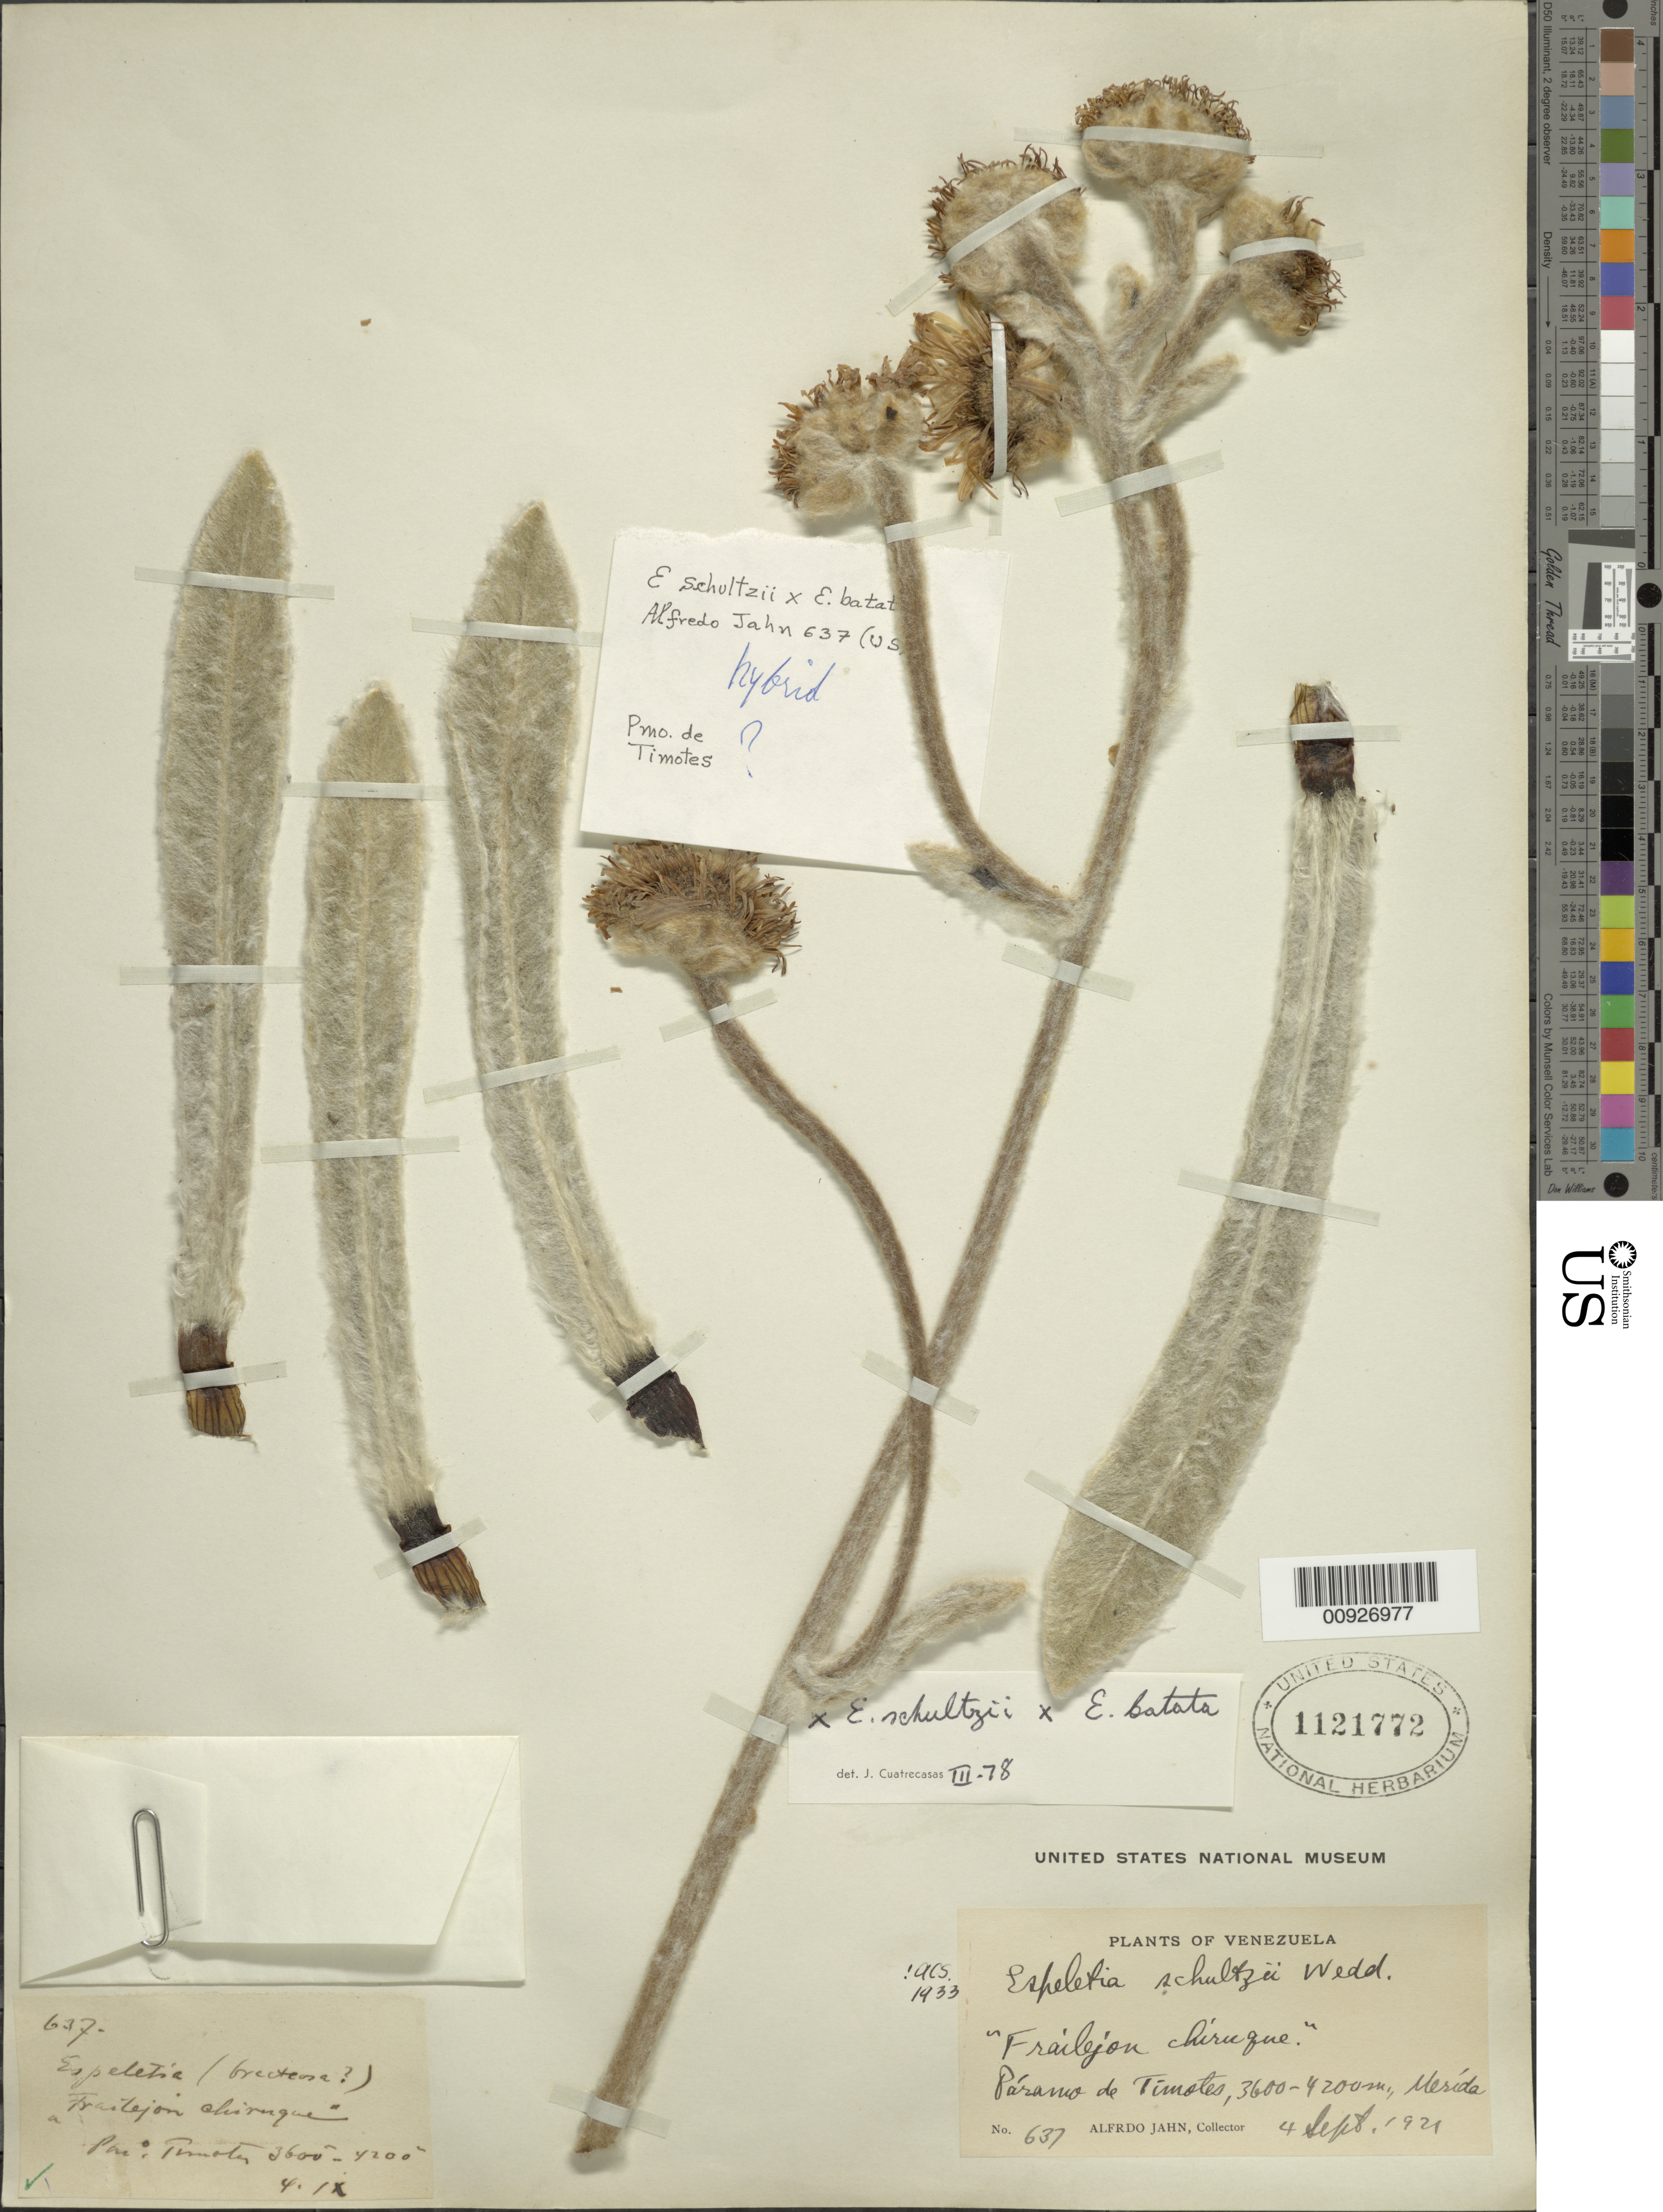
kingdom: Plantae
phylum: Tracheophyta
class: Magnoliopsida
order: Asterales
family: Asteraceae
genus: Espeletia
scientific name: Espeletia schultzii x E. batata Cuatrec.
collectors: A. Jahn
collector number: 637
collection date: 1921-09-04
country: Venezuela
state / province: Mérida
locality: Páramo de Timotes.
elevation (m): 3600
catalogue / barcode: US 1121772